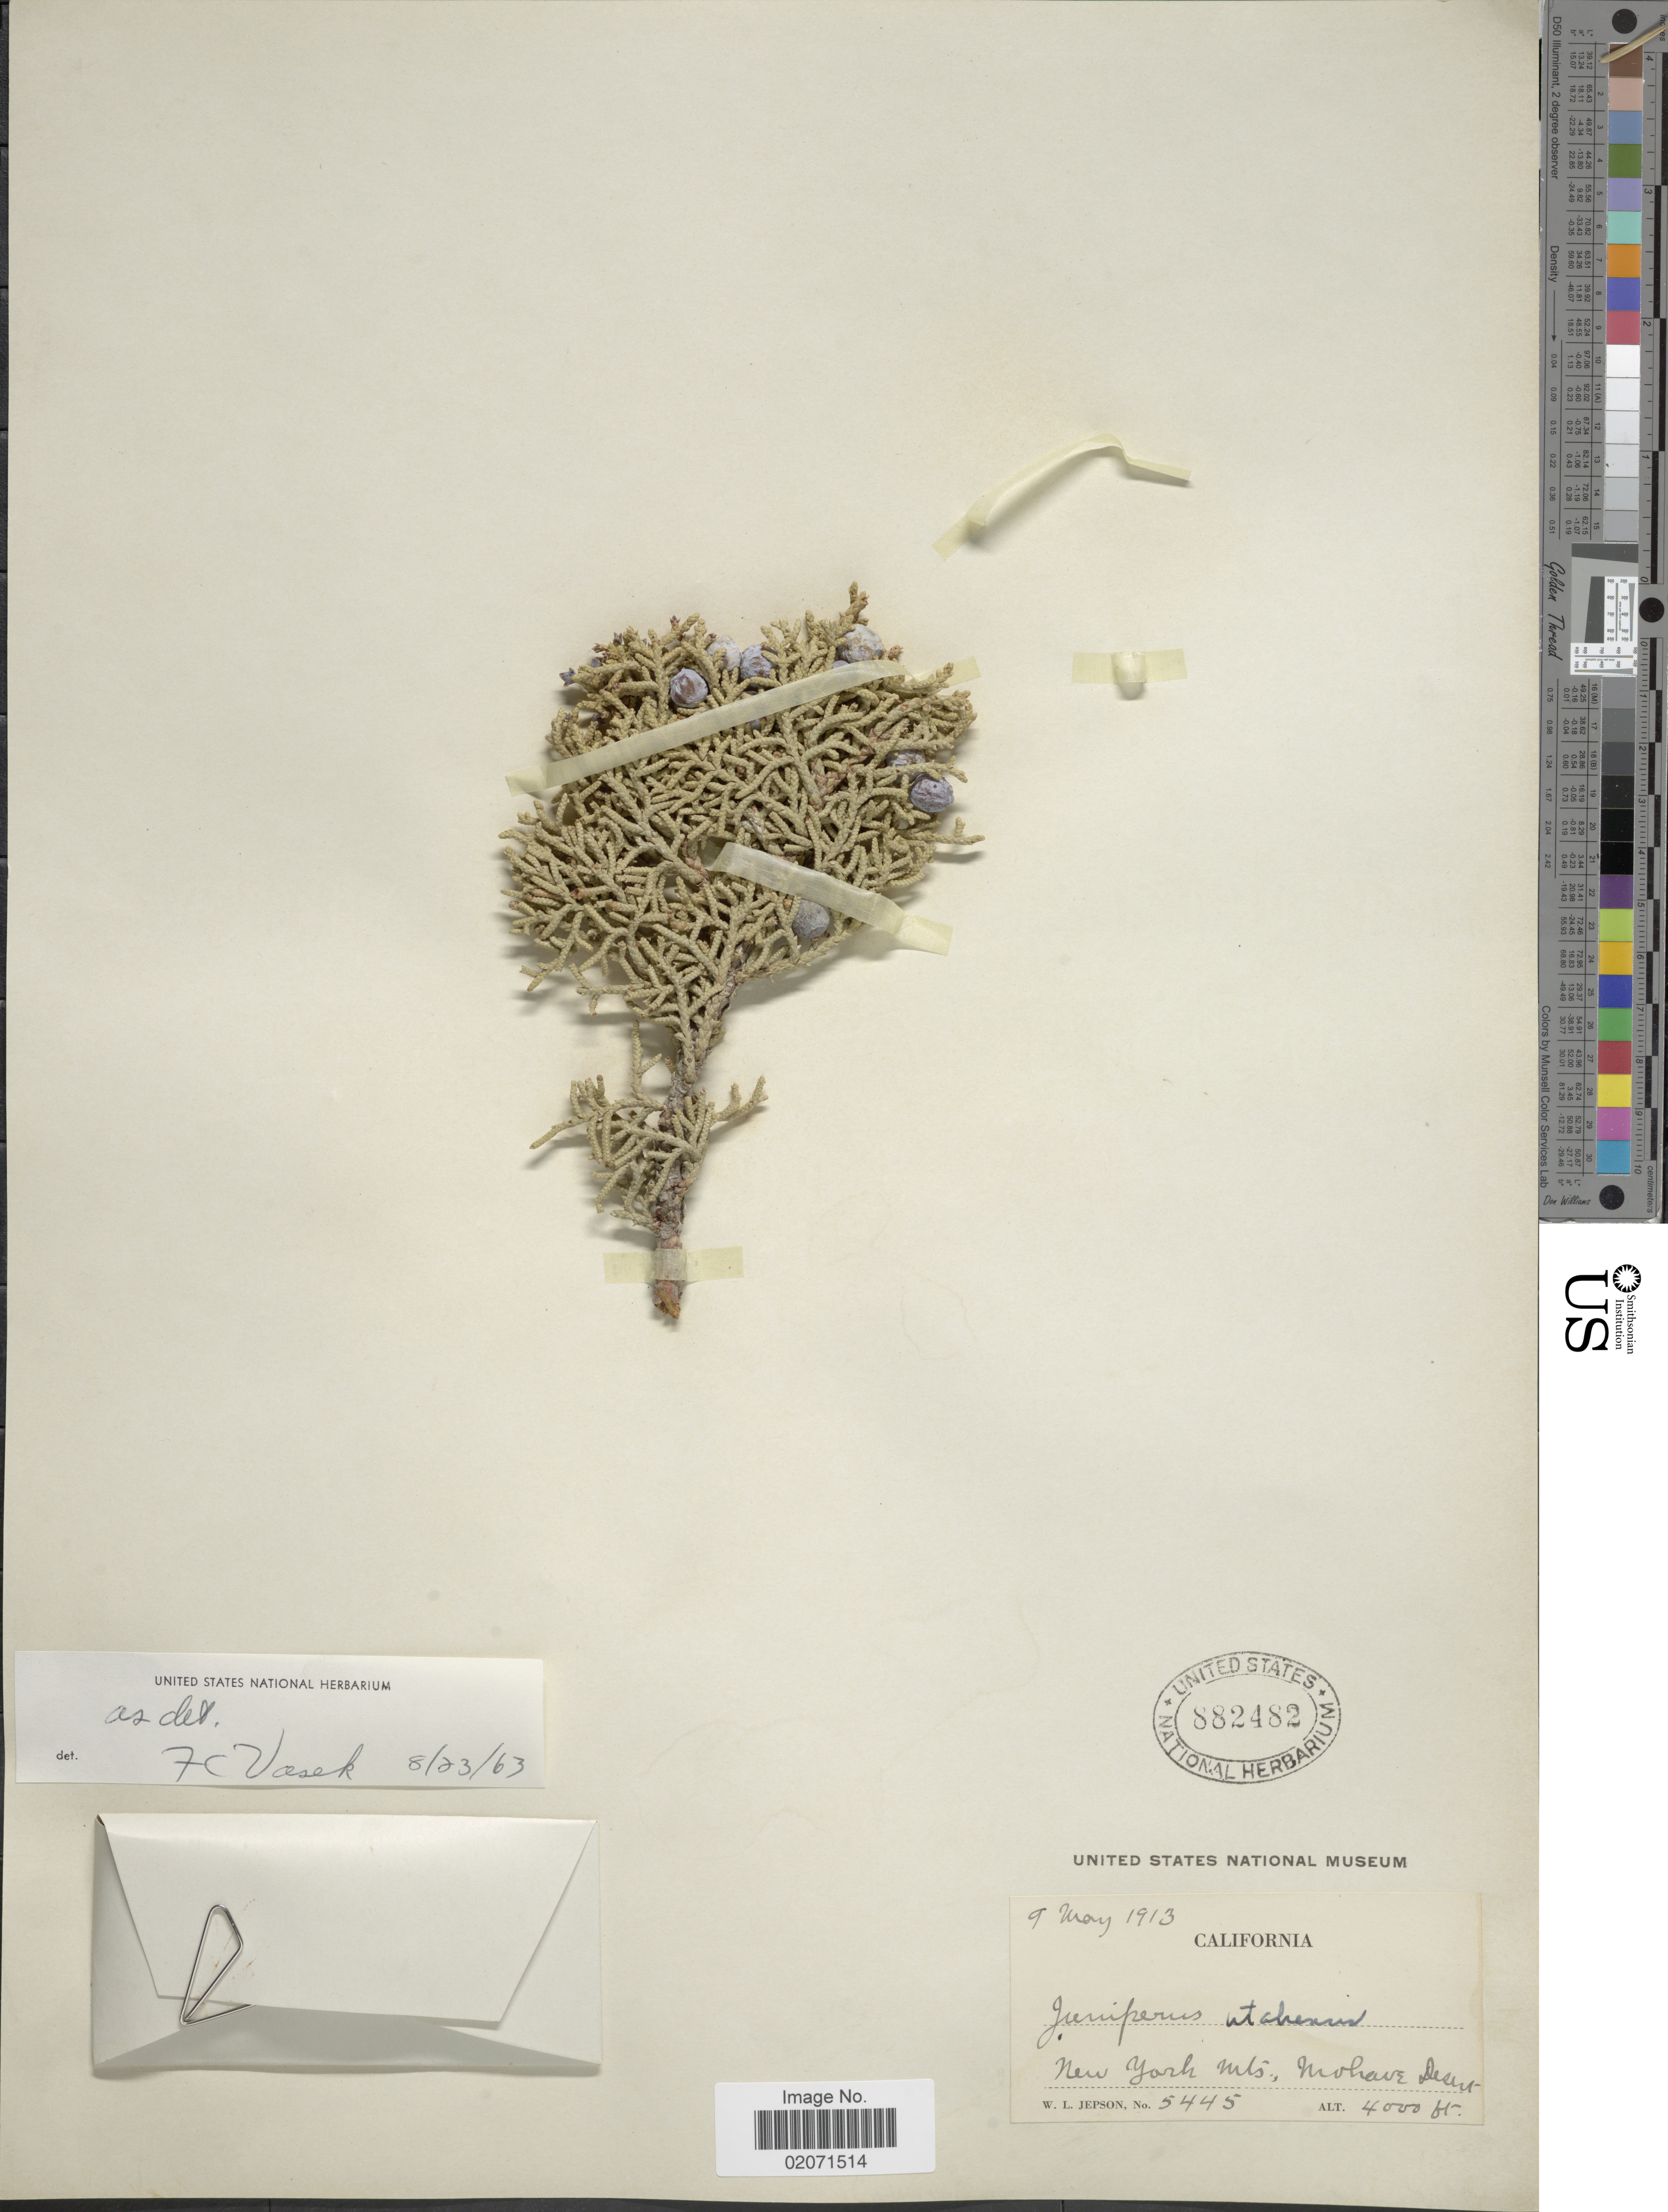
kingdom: Plantae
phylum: Tracheophyta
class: Pinopsida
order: Pinales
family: Cupressaceae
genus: Juniperus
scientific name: Juniperus osteosperma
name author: (Torr.) Little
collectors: W. L. Jepson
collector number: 5445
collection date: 1913-05-09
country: United States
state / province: California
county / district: San Bernardino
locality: New York Mts. Mohave Desert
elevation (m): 1219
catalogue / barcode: US 882482